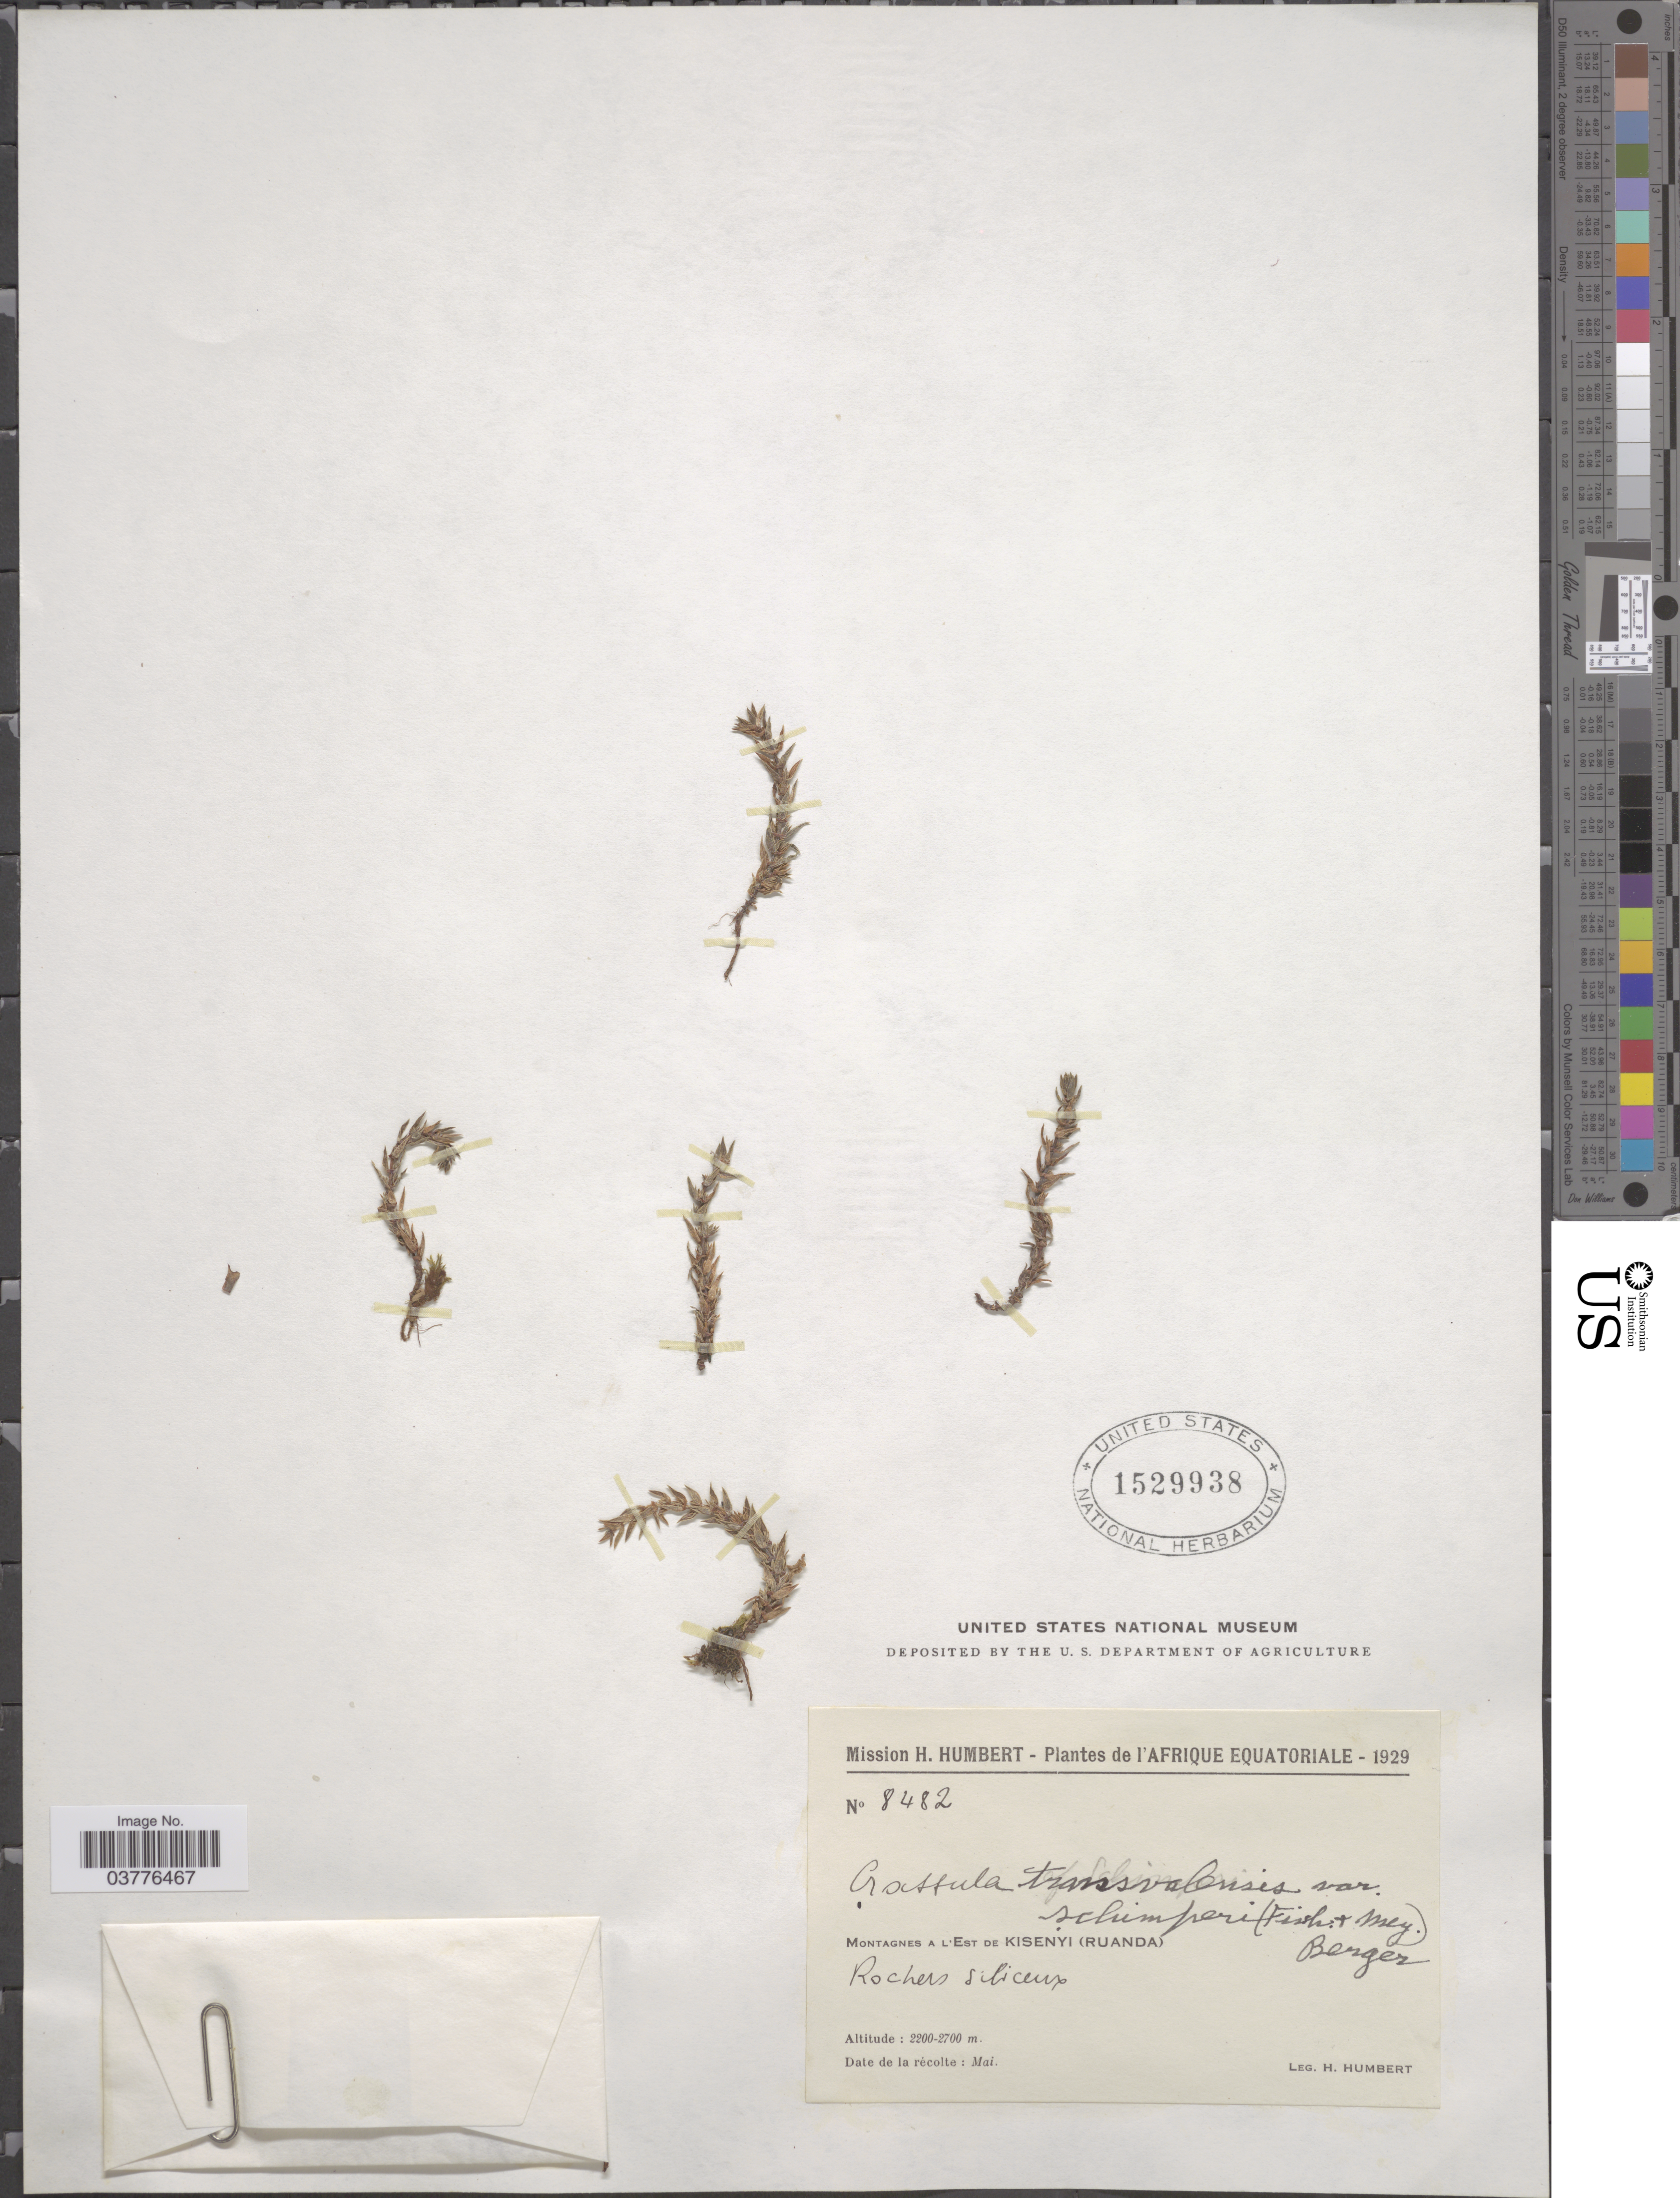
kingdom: Plantae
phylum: Tracheophyta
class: Magnoliopsida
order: Saxifragales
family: Crassulaceae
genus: Crassula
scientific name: Crassula schimperi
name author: Fisch. & C.A. Mey.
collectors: H. Humbert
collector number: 8482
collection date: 1929-05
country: Rwanda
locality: L'Afrique Equatoriale. Montagnes a L'Est de Kisenyi (Ruanda). Rochers siliceux.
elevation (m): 2200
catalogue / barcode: US 1529938